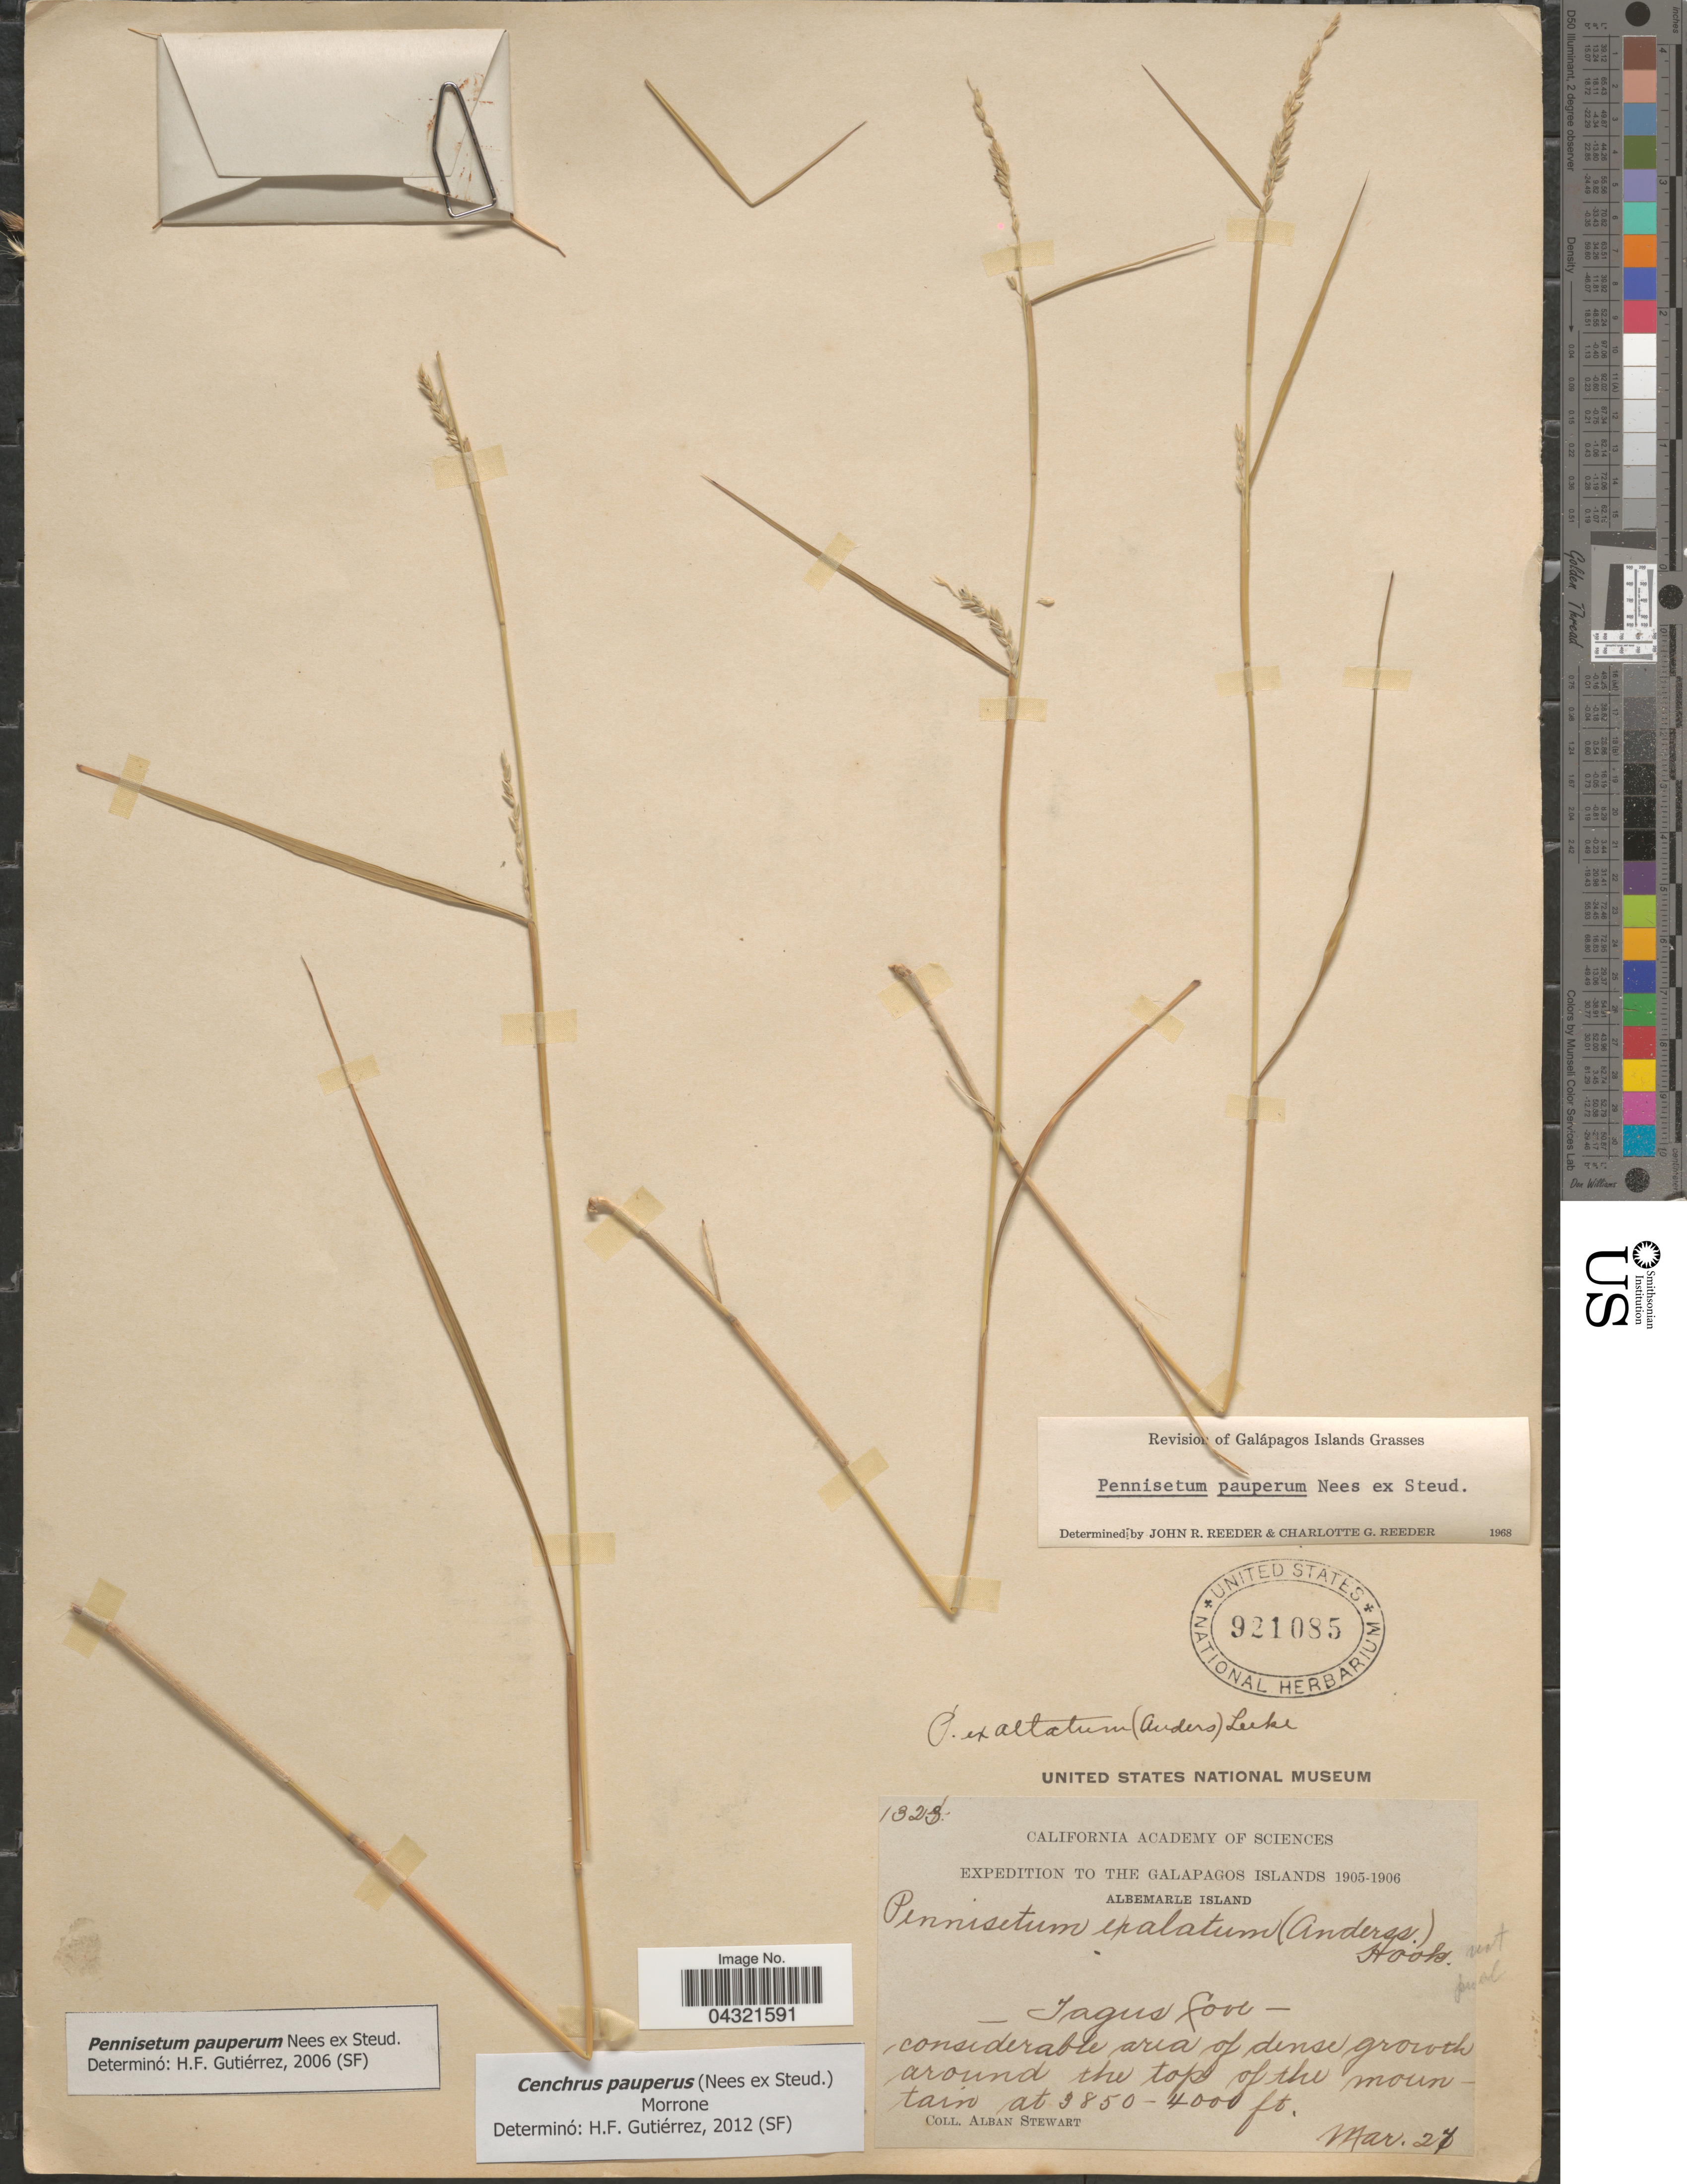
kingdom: Plantae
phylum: Tracheophyta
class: Liliopsida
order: Poales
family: Poaceae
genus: Cenchrus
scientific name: Cenchrus pauperus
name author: (Nees) Morrone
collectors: A. Stewart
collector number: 1323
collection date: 1905-03-27/1906-03-27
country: Ecuador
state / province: Colón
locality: Expedition to The Galapos Islands 1905-1906. Albemarle Island. Tagus Cove. Considerable area of dense growth around the top of the mountain.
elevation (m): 1173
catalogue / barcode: US 921085